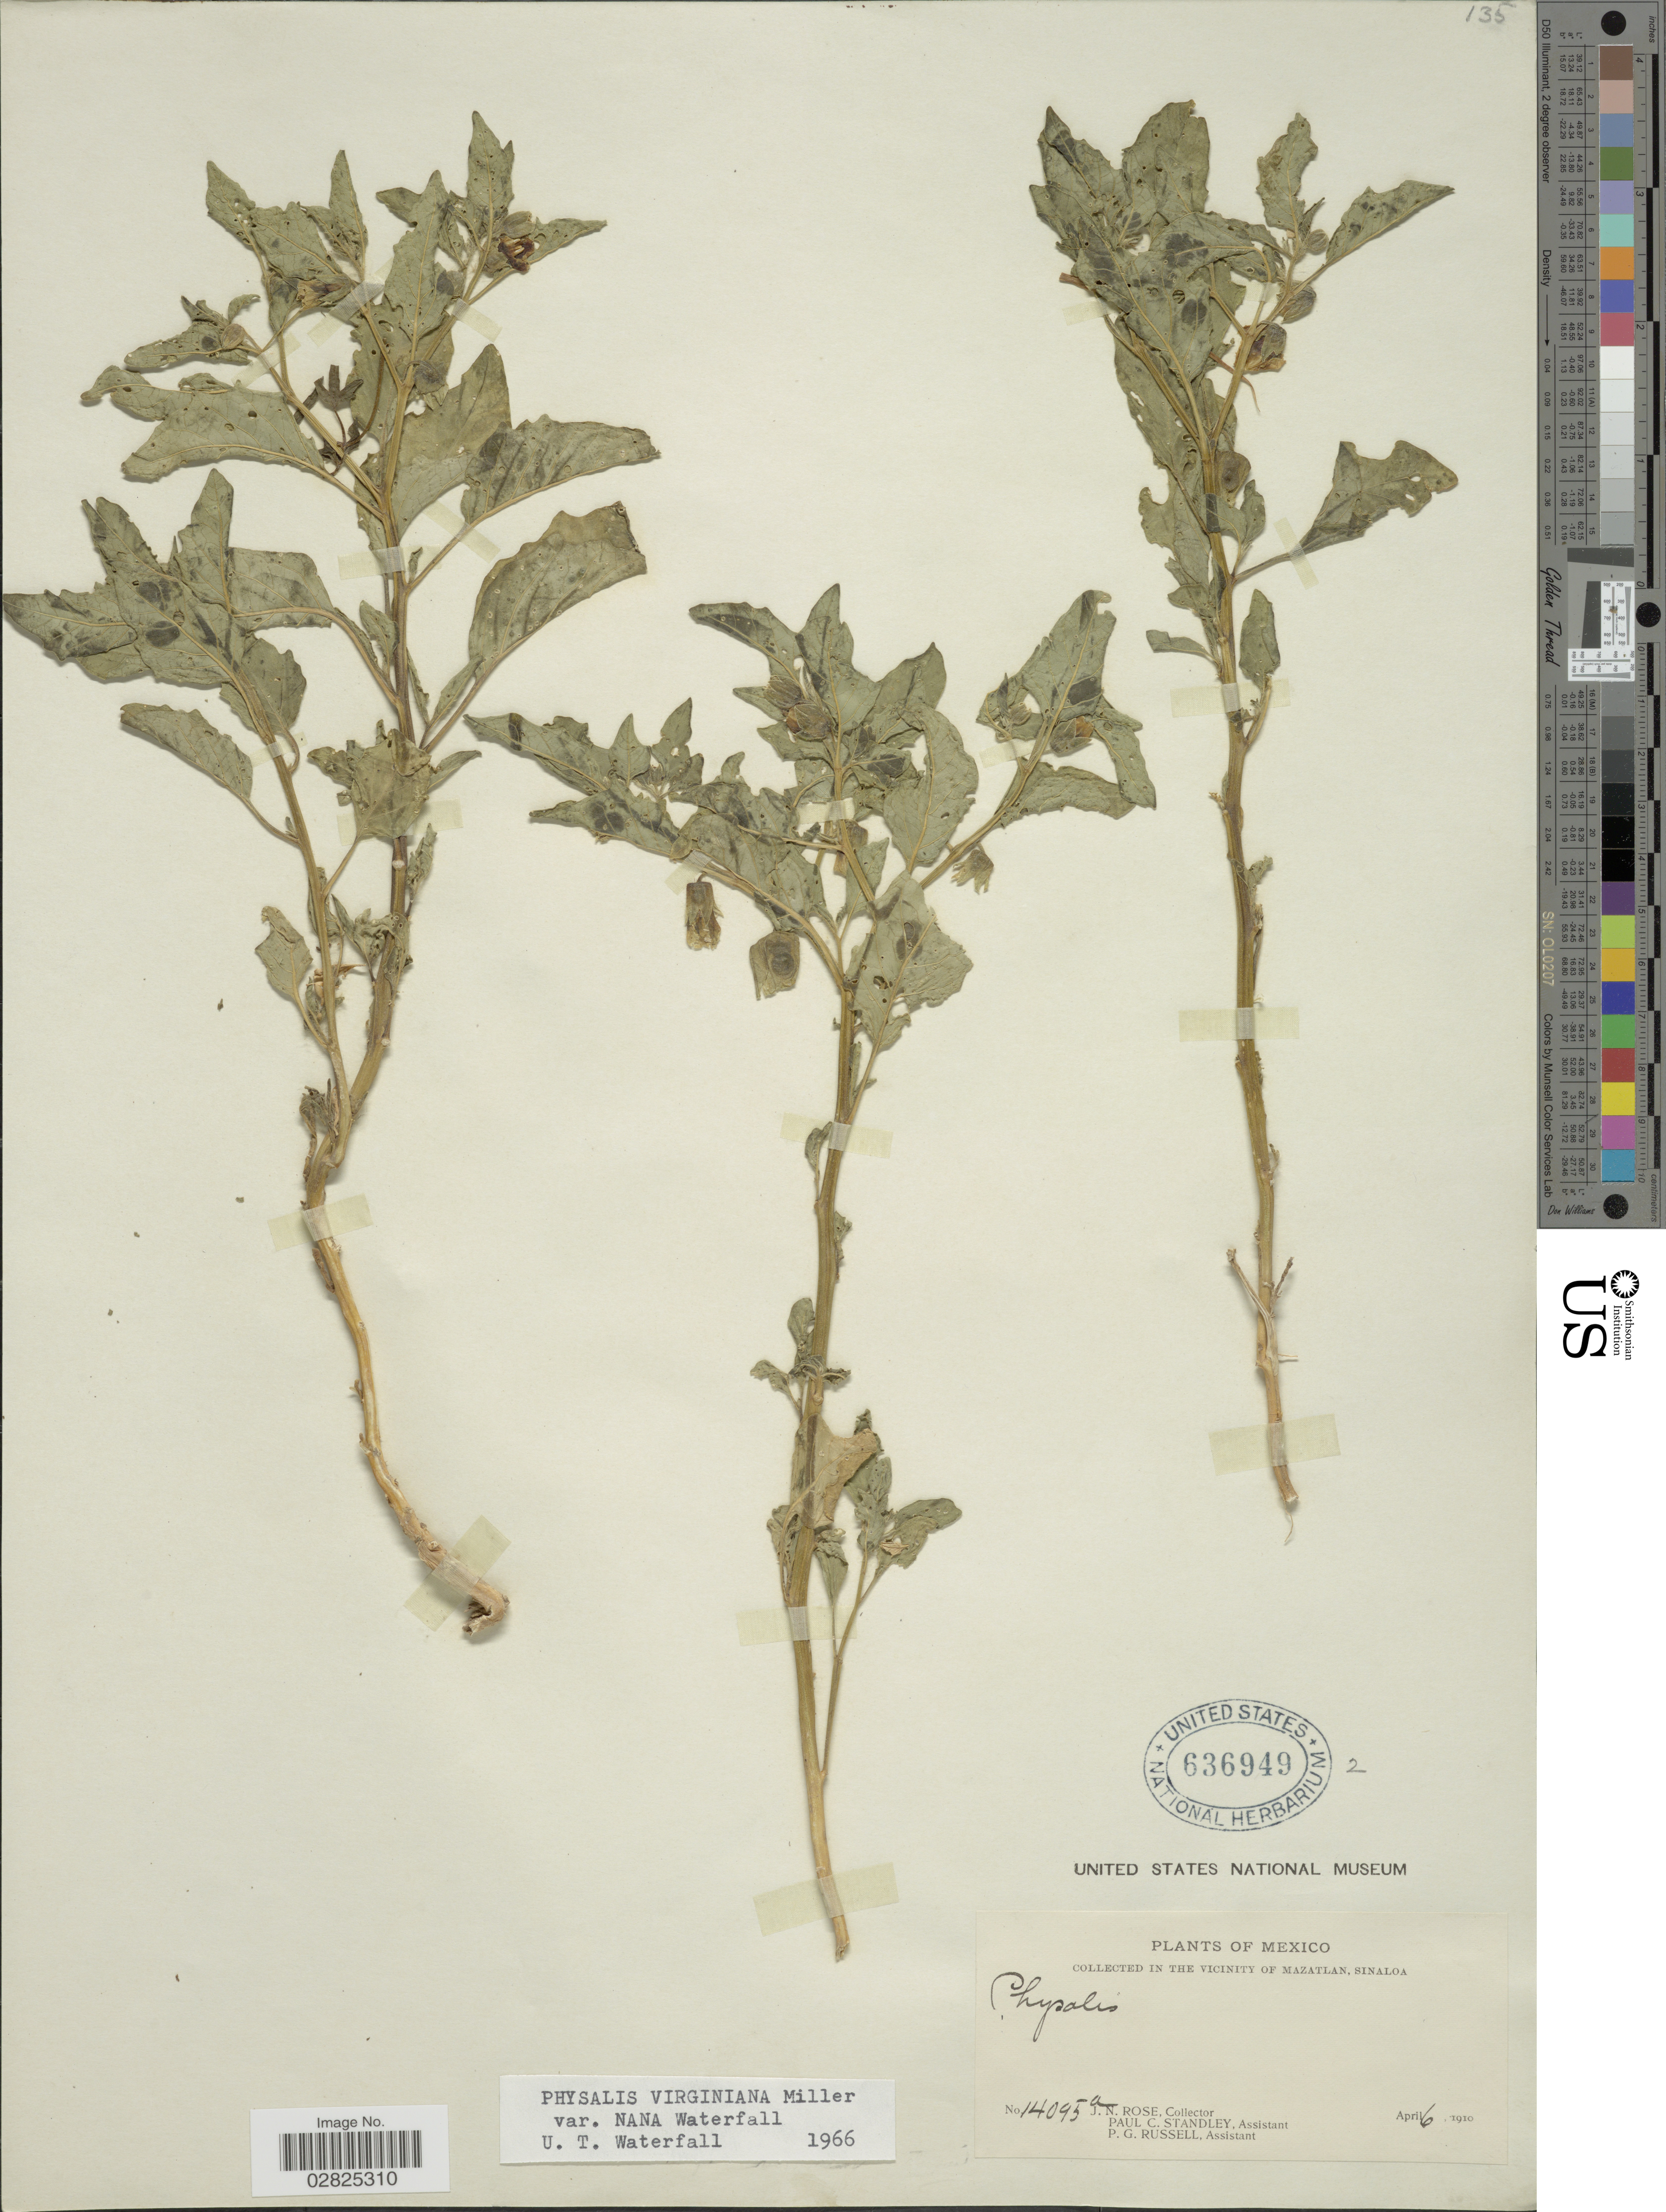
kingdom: Plantae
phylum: Tracheophyta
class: Magnoliopsida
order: Solanales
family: Solanaceae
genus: Physalis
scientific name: Physalis virginiana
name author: Mill.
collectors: J. N. Rose, P. C. Standley & P. G. Russell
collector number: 14095a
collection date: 1910-04-06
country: Mexico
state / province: Sinaloa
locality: In the vicinity of Mazatlan.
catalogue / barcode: US 636949